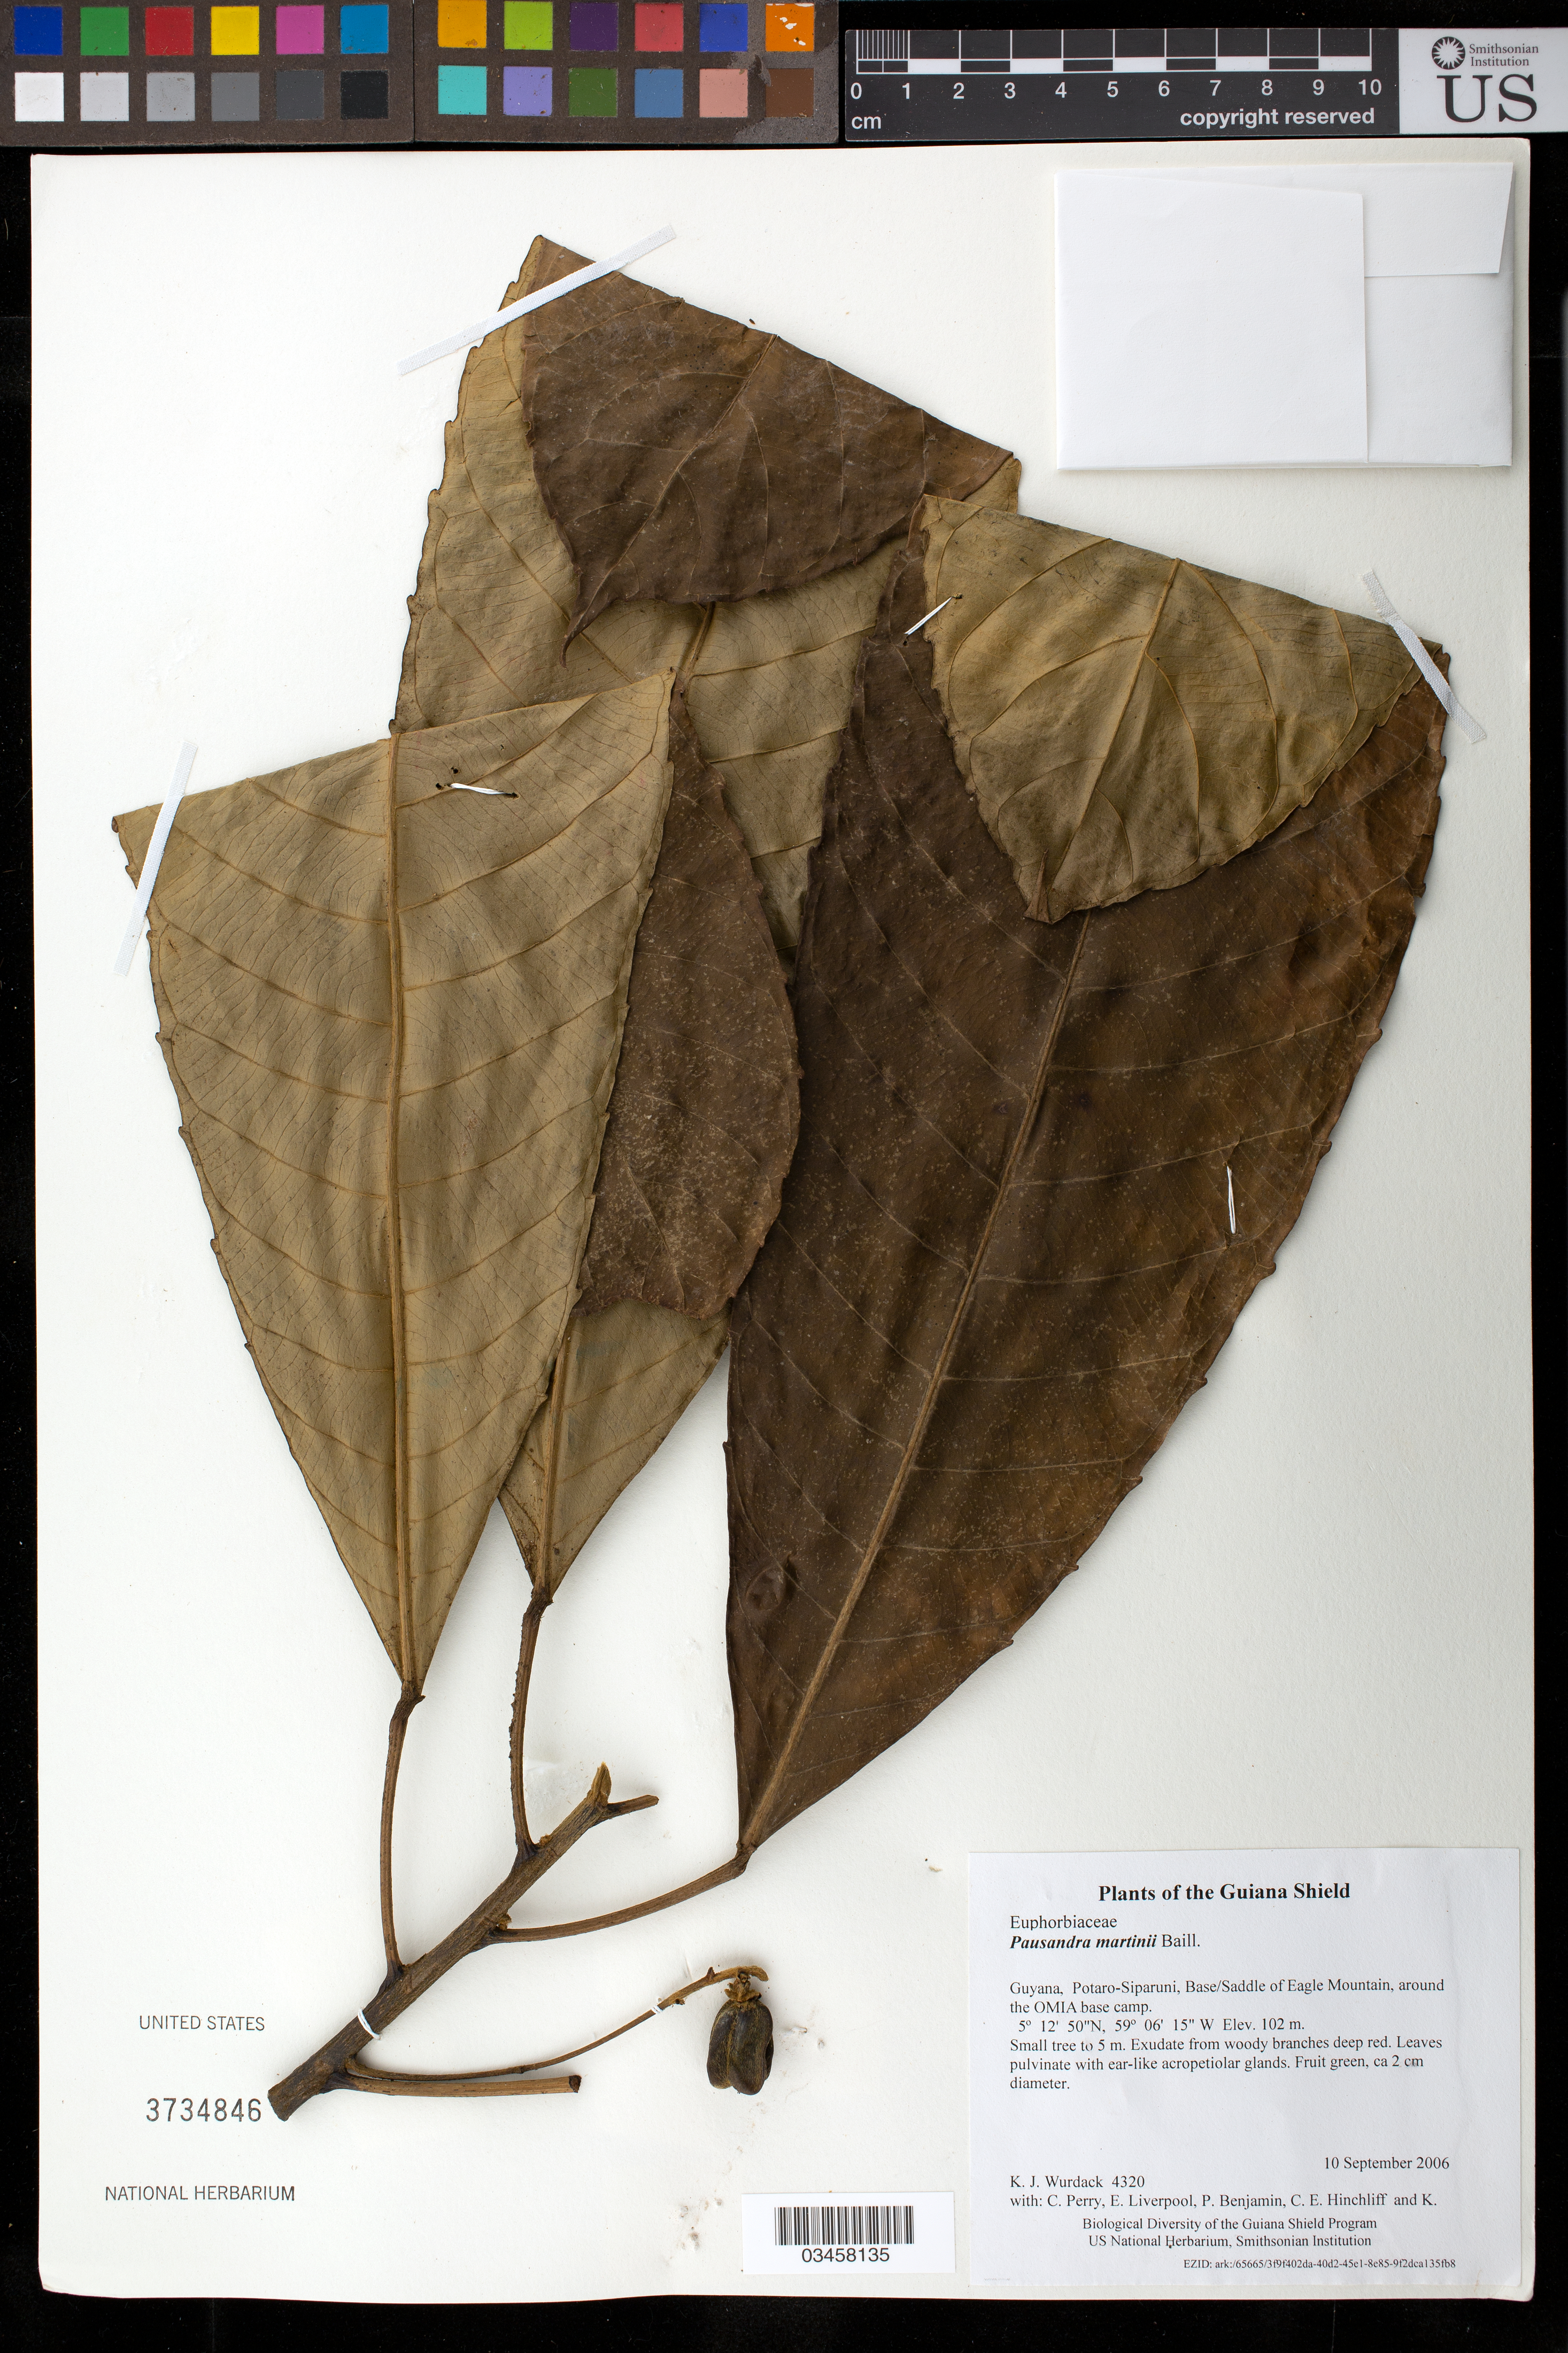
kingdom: Plantae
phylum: Tracheophyta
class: Magnoliopsida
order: Malpighiales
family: Euphorbiaceae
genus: Pausandra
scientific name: Pausandra martinii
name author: Baill.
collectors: K. Wurdack, C. Perry, E. Liverpool, P. Benjamin, C. E. Hinchliff & K. M. Redden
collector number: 4320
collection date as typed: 10 September 2006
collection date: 2006-09-10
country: Guyana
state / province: Potaro-Siparuni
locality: Base/Saddle of Eagle Mountain, around the OMIA base camp.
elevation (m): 102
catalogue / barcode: US 3734846